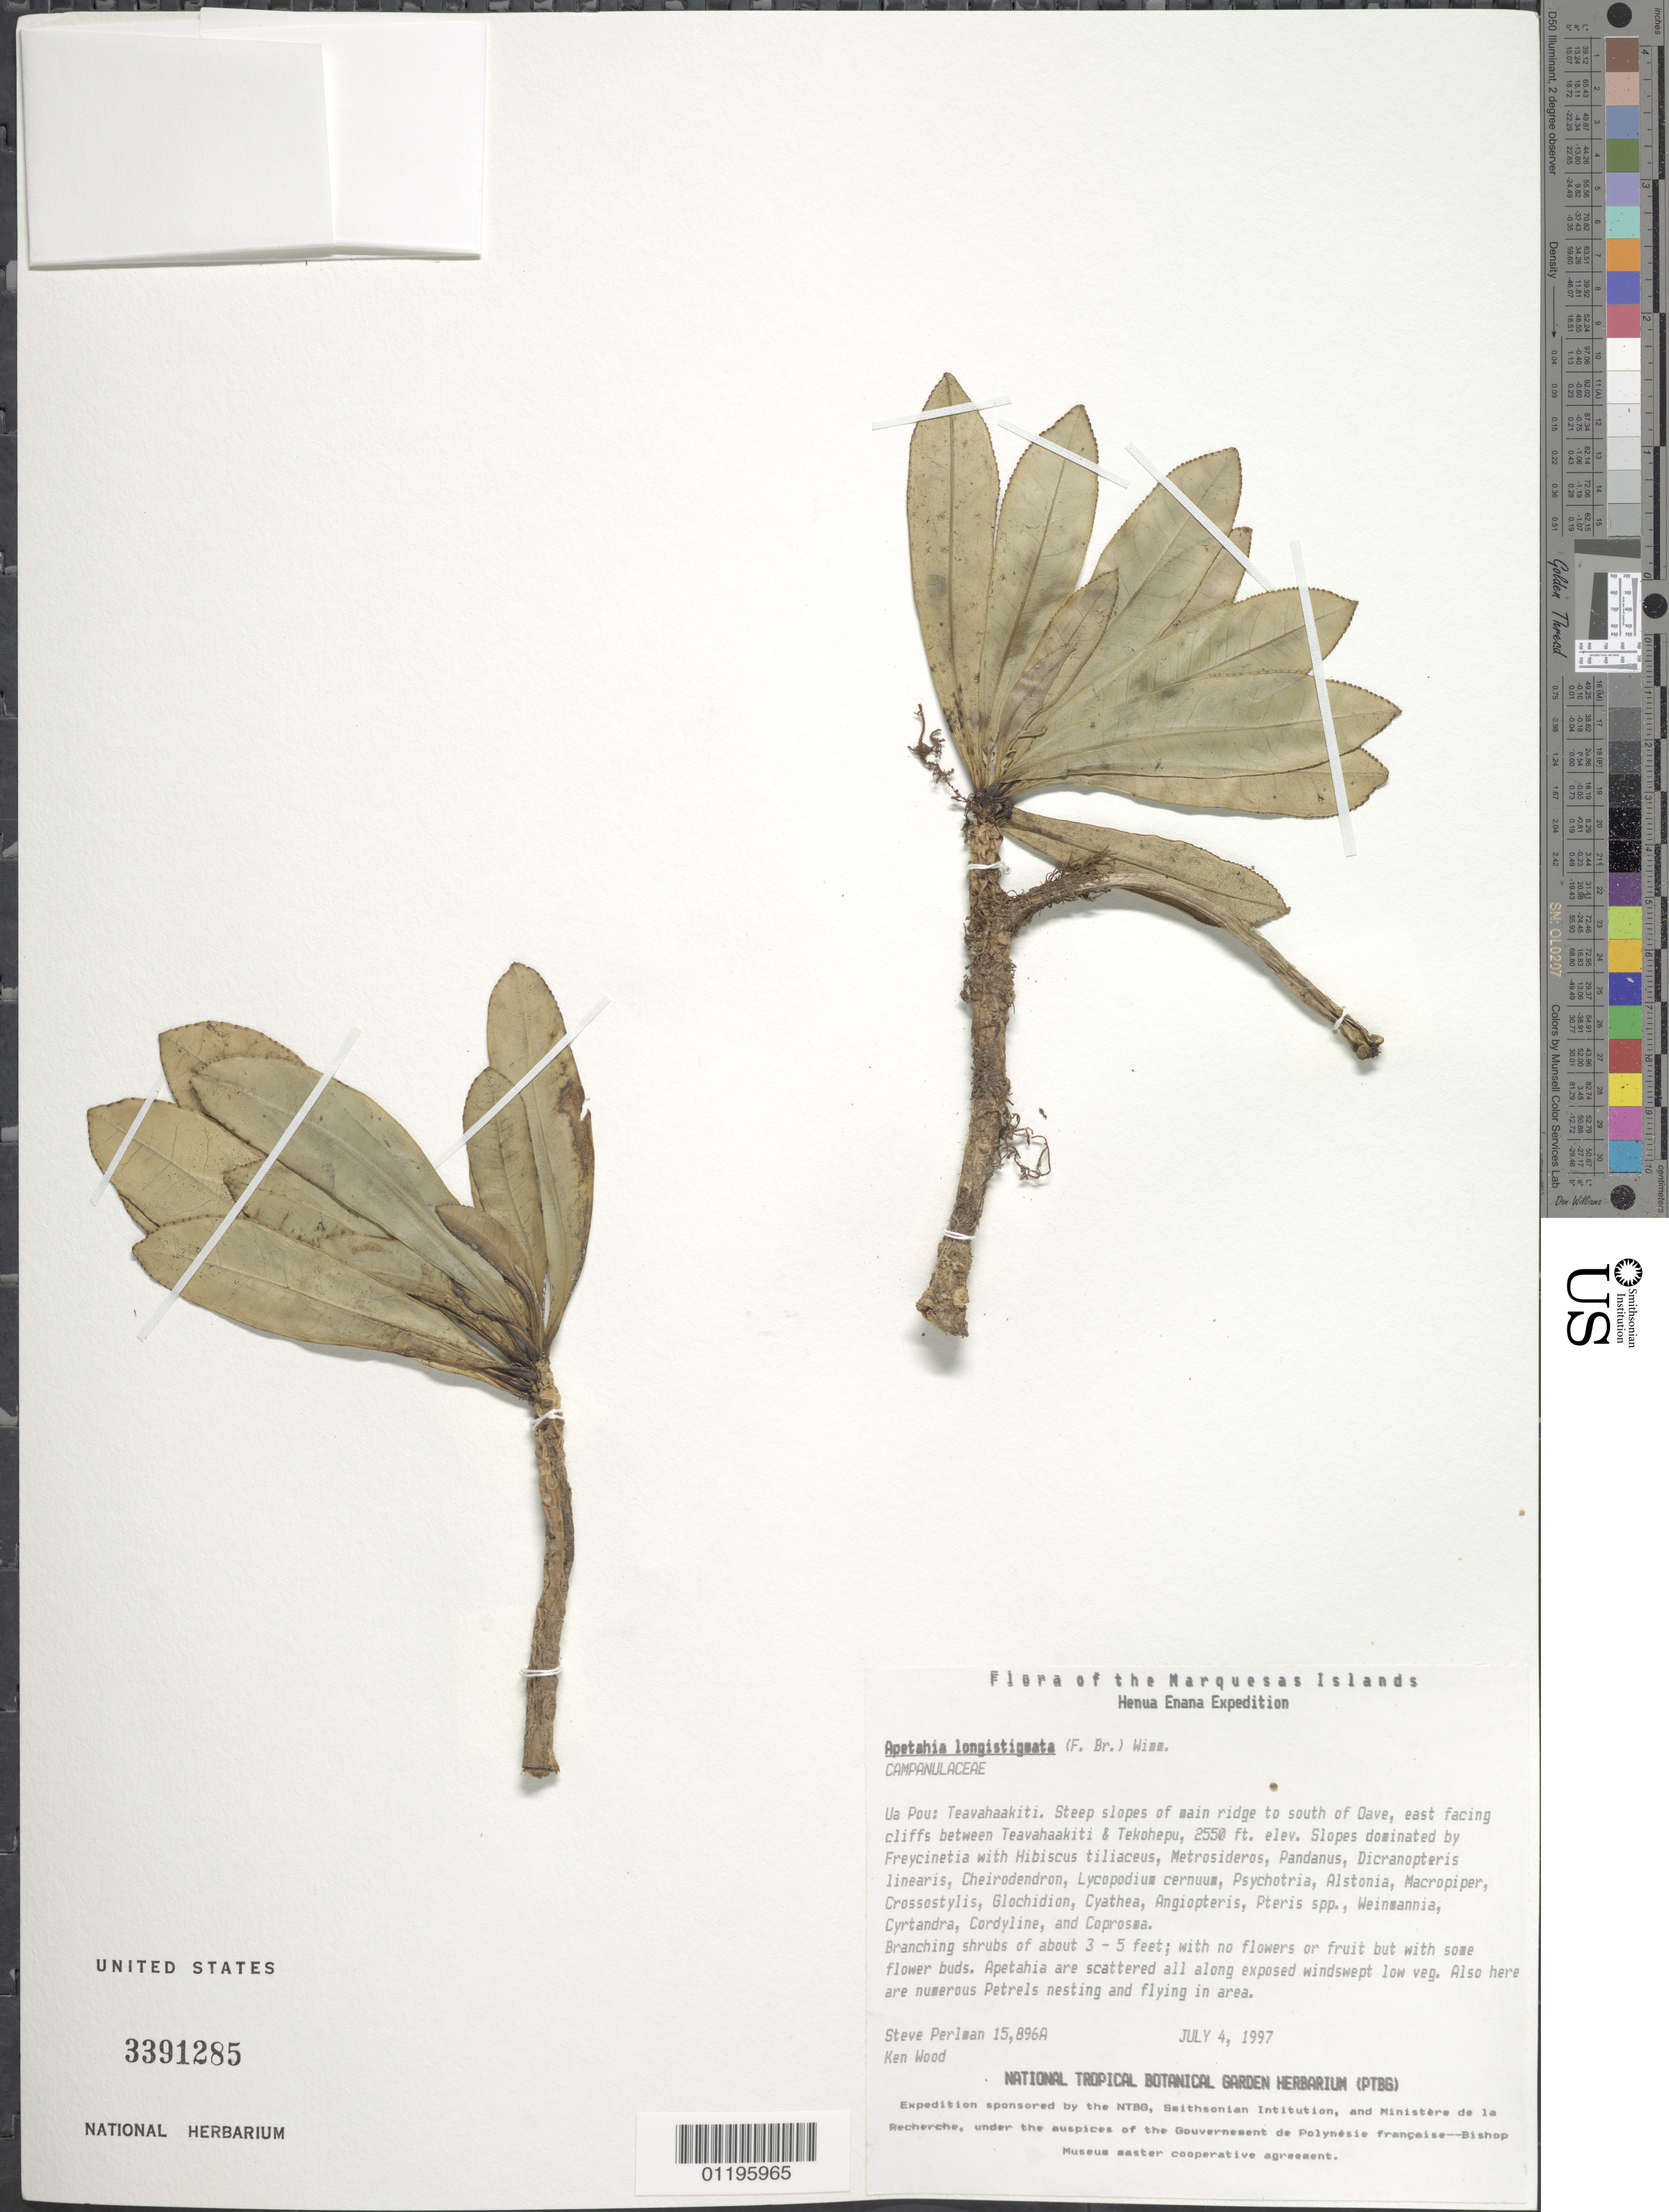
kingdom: Plantae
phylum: Tracheophyta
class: Magnoliopsida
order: Asterales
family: Campanulaceae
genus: Apetahia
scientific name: Apetahia longistigmata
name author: (F. Br.) E. Wimm.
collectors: S. P. Perlman & K. R. Wood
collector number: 15896A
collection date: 1997-07-04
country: French Polynesia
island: Ua Pou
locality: Teavahaakiti, steep slopes of main ridge to S of Oave, E facing cliffs between Teavahaakiti & Tekohepu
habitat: Along exposed windswept low vegetation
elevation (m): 777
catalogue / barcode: US 3391285